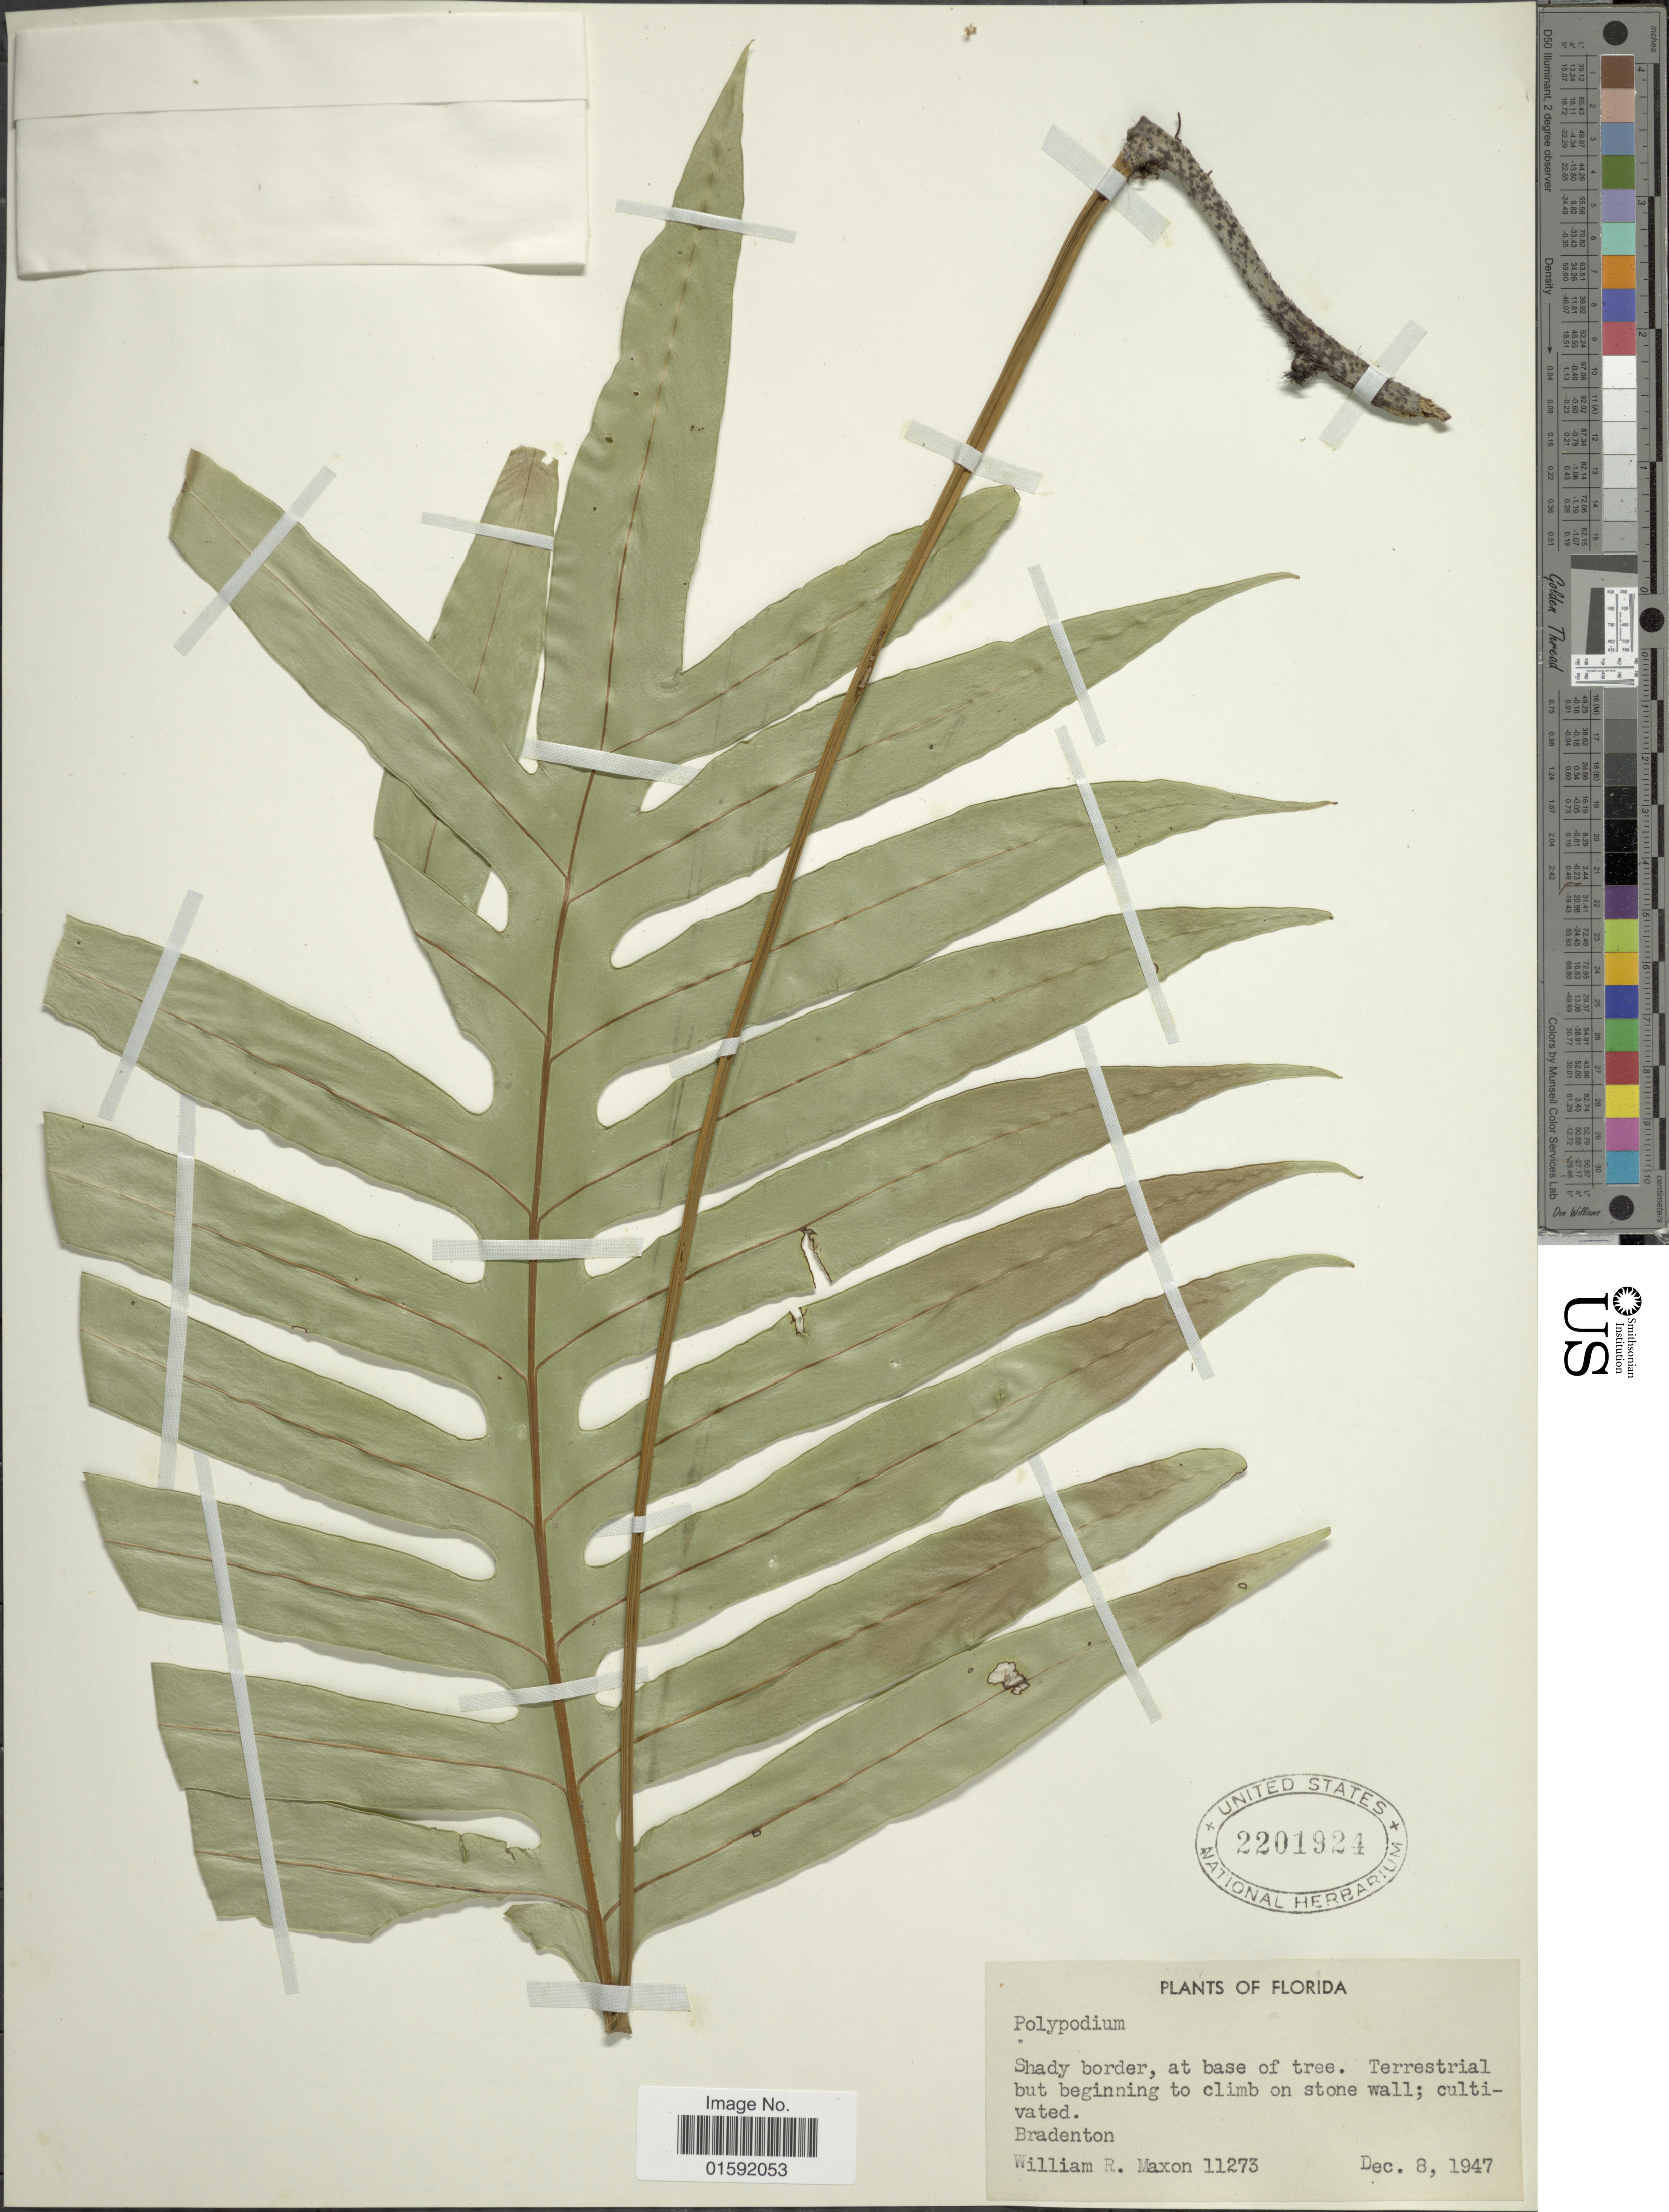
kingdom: Plantae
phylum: Tracheophyta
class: Polypodiopsida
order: Polypodiales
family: Polypodiaceae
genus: Phlebodium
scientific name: Phlebodium aureum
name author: (L.) J. Sm.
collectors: W. R. Maxon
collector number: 11273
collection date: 1947-11-08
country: United States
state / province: Florida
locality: Bradenton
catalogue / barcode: US 2201924